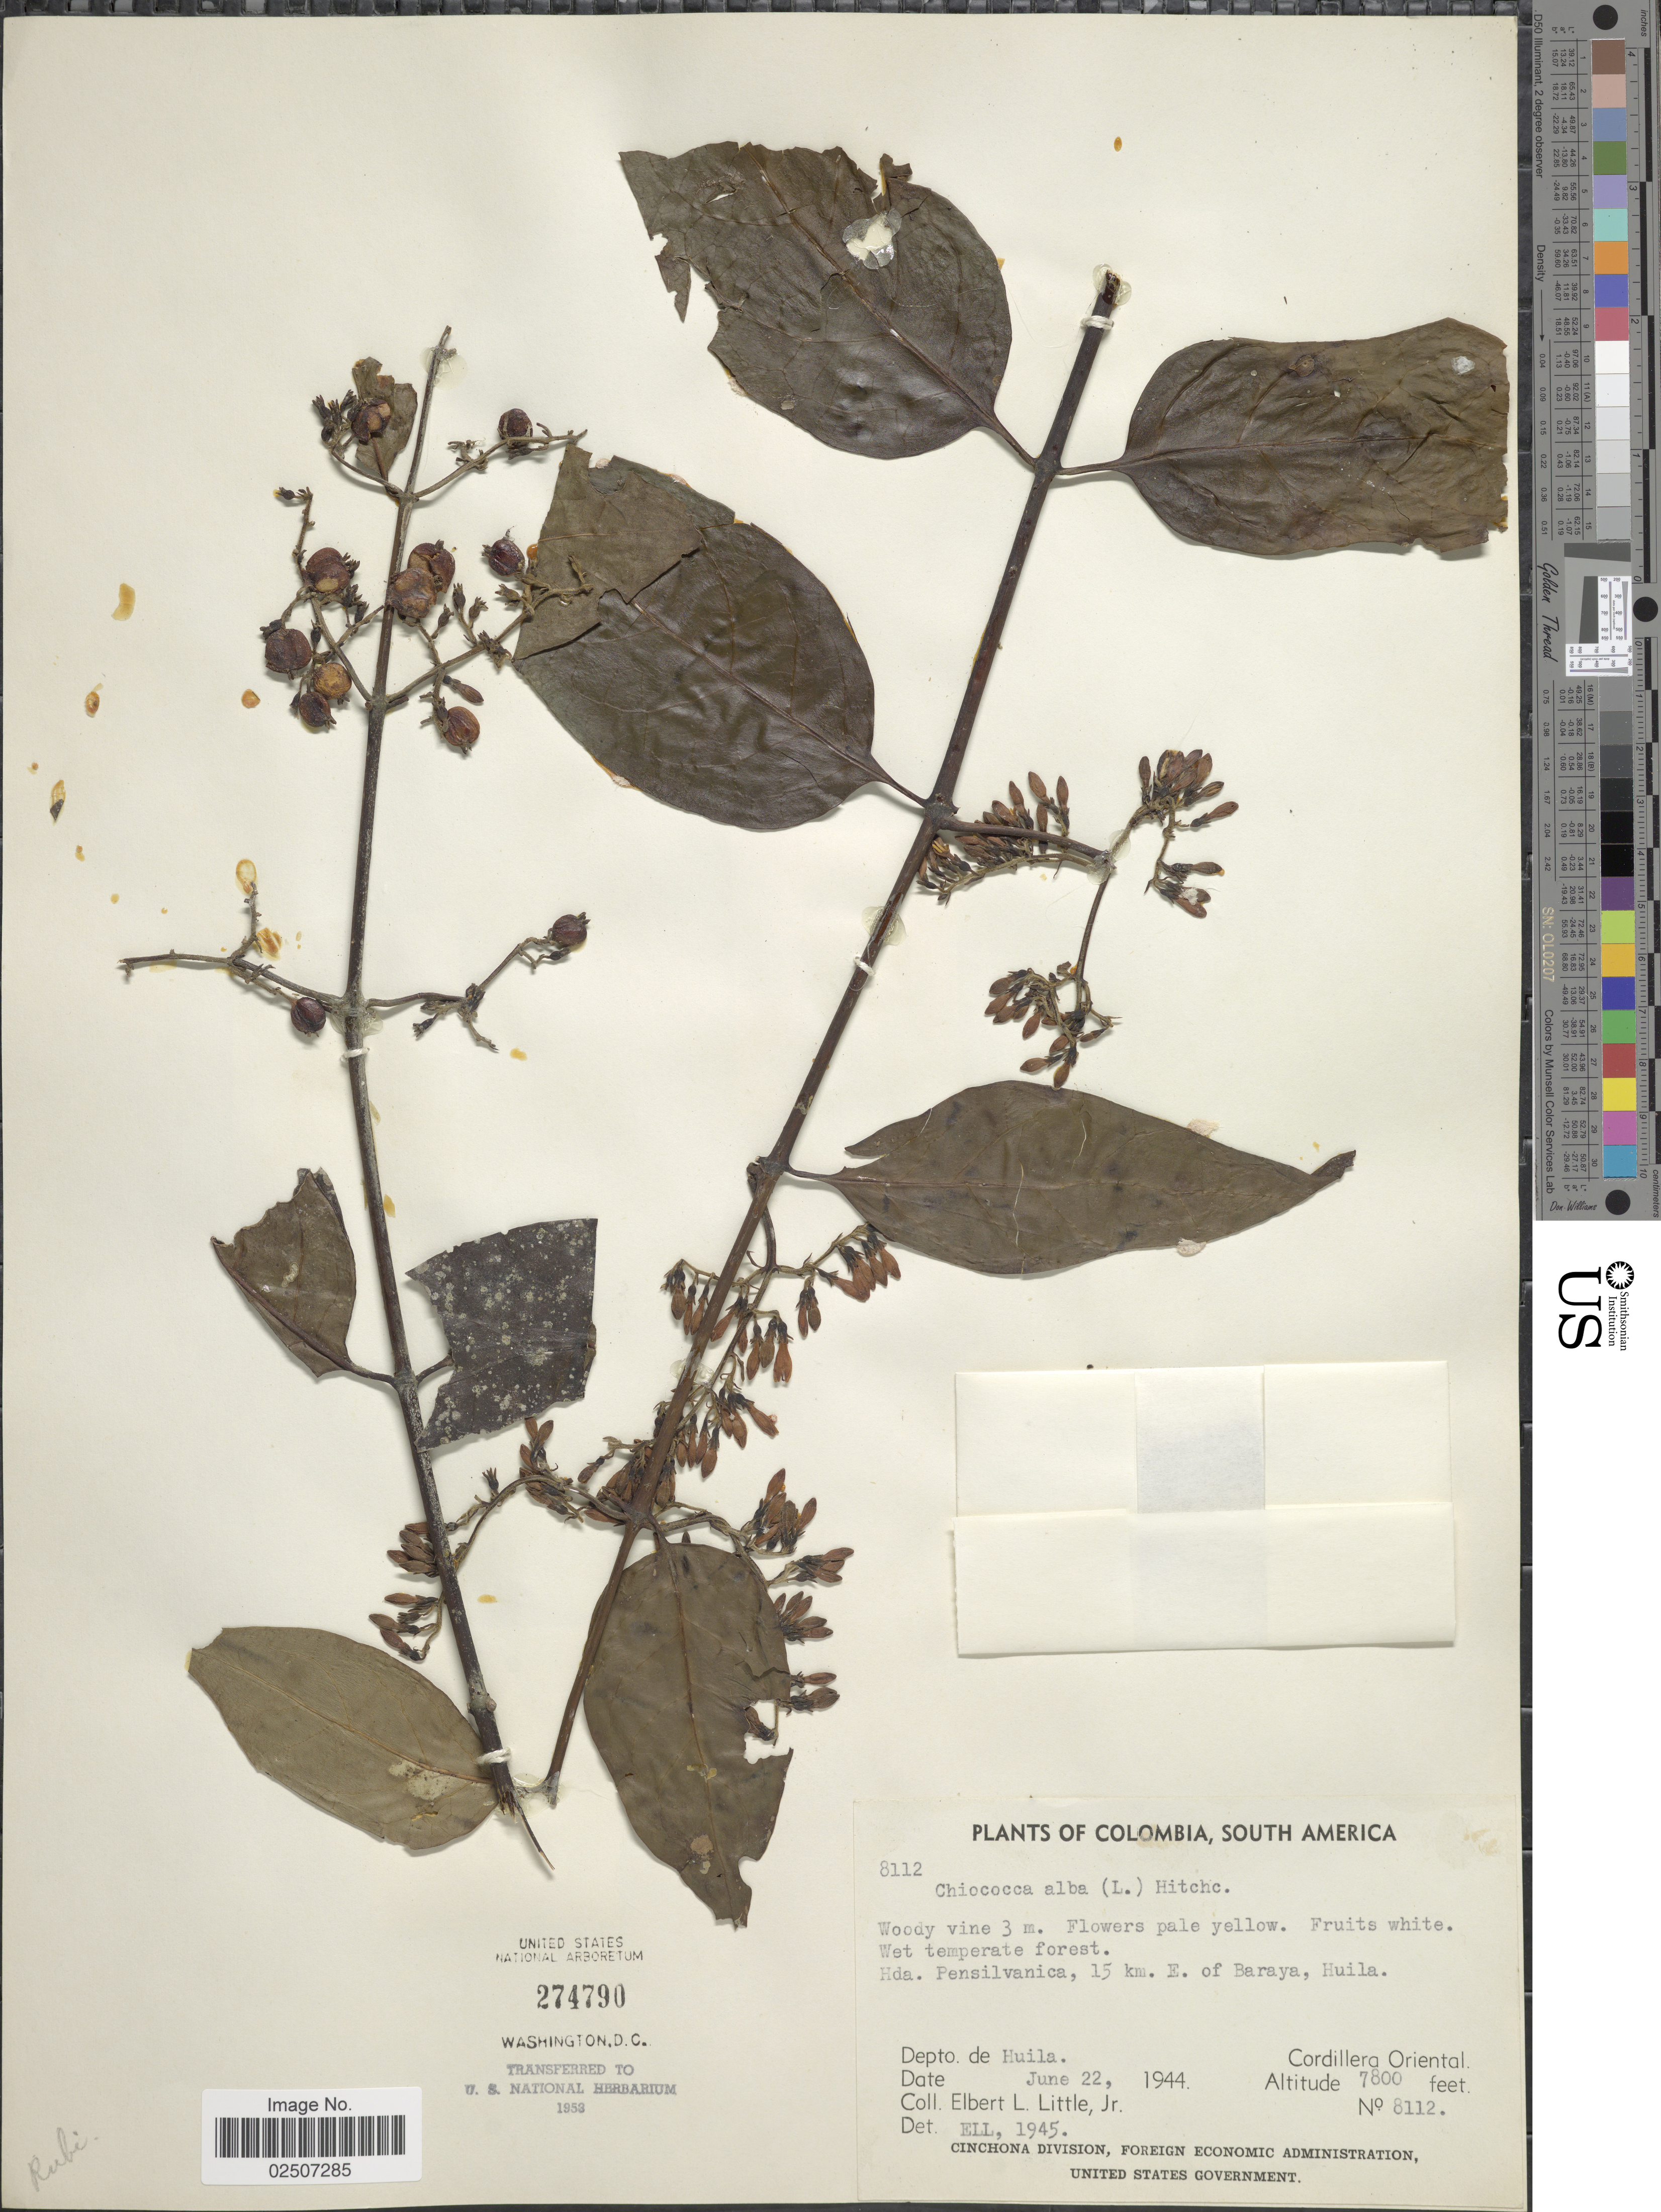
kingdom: Plantae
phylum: Tracheophyta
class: Magnoliopsida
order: Gentianales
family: Rubiaceae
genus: Chiococca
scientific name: Chiococca alba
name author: (L.) Hitchc.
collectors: E. L. Little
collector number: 8113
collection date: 1944-06-22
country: Colombia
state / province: Huila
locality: Hda. Pensilvanica, 15 km. E, of Baraya. Depto de Huila, Cordillera Oriental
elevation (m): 2377